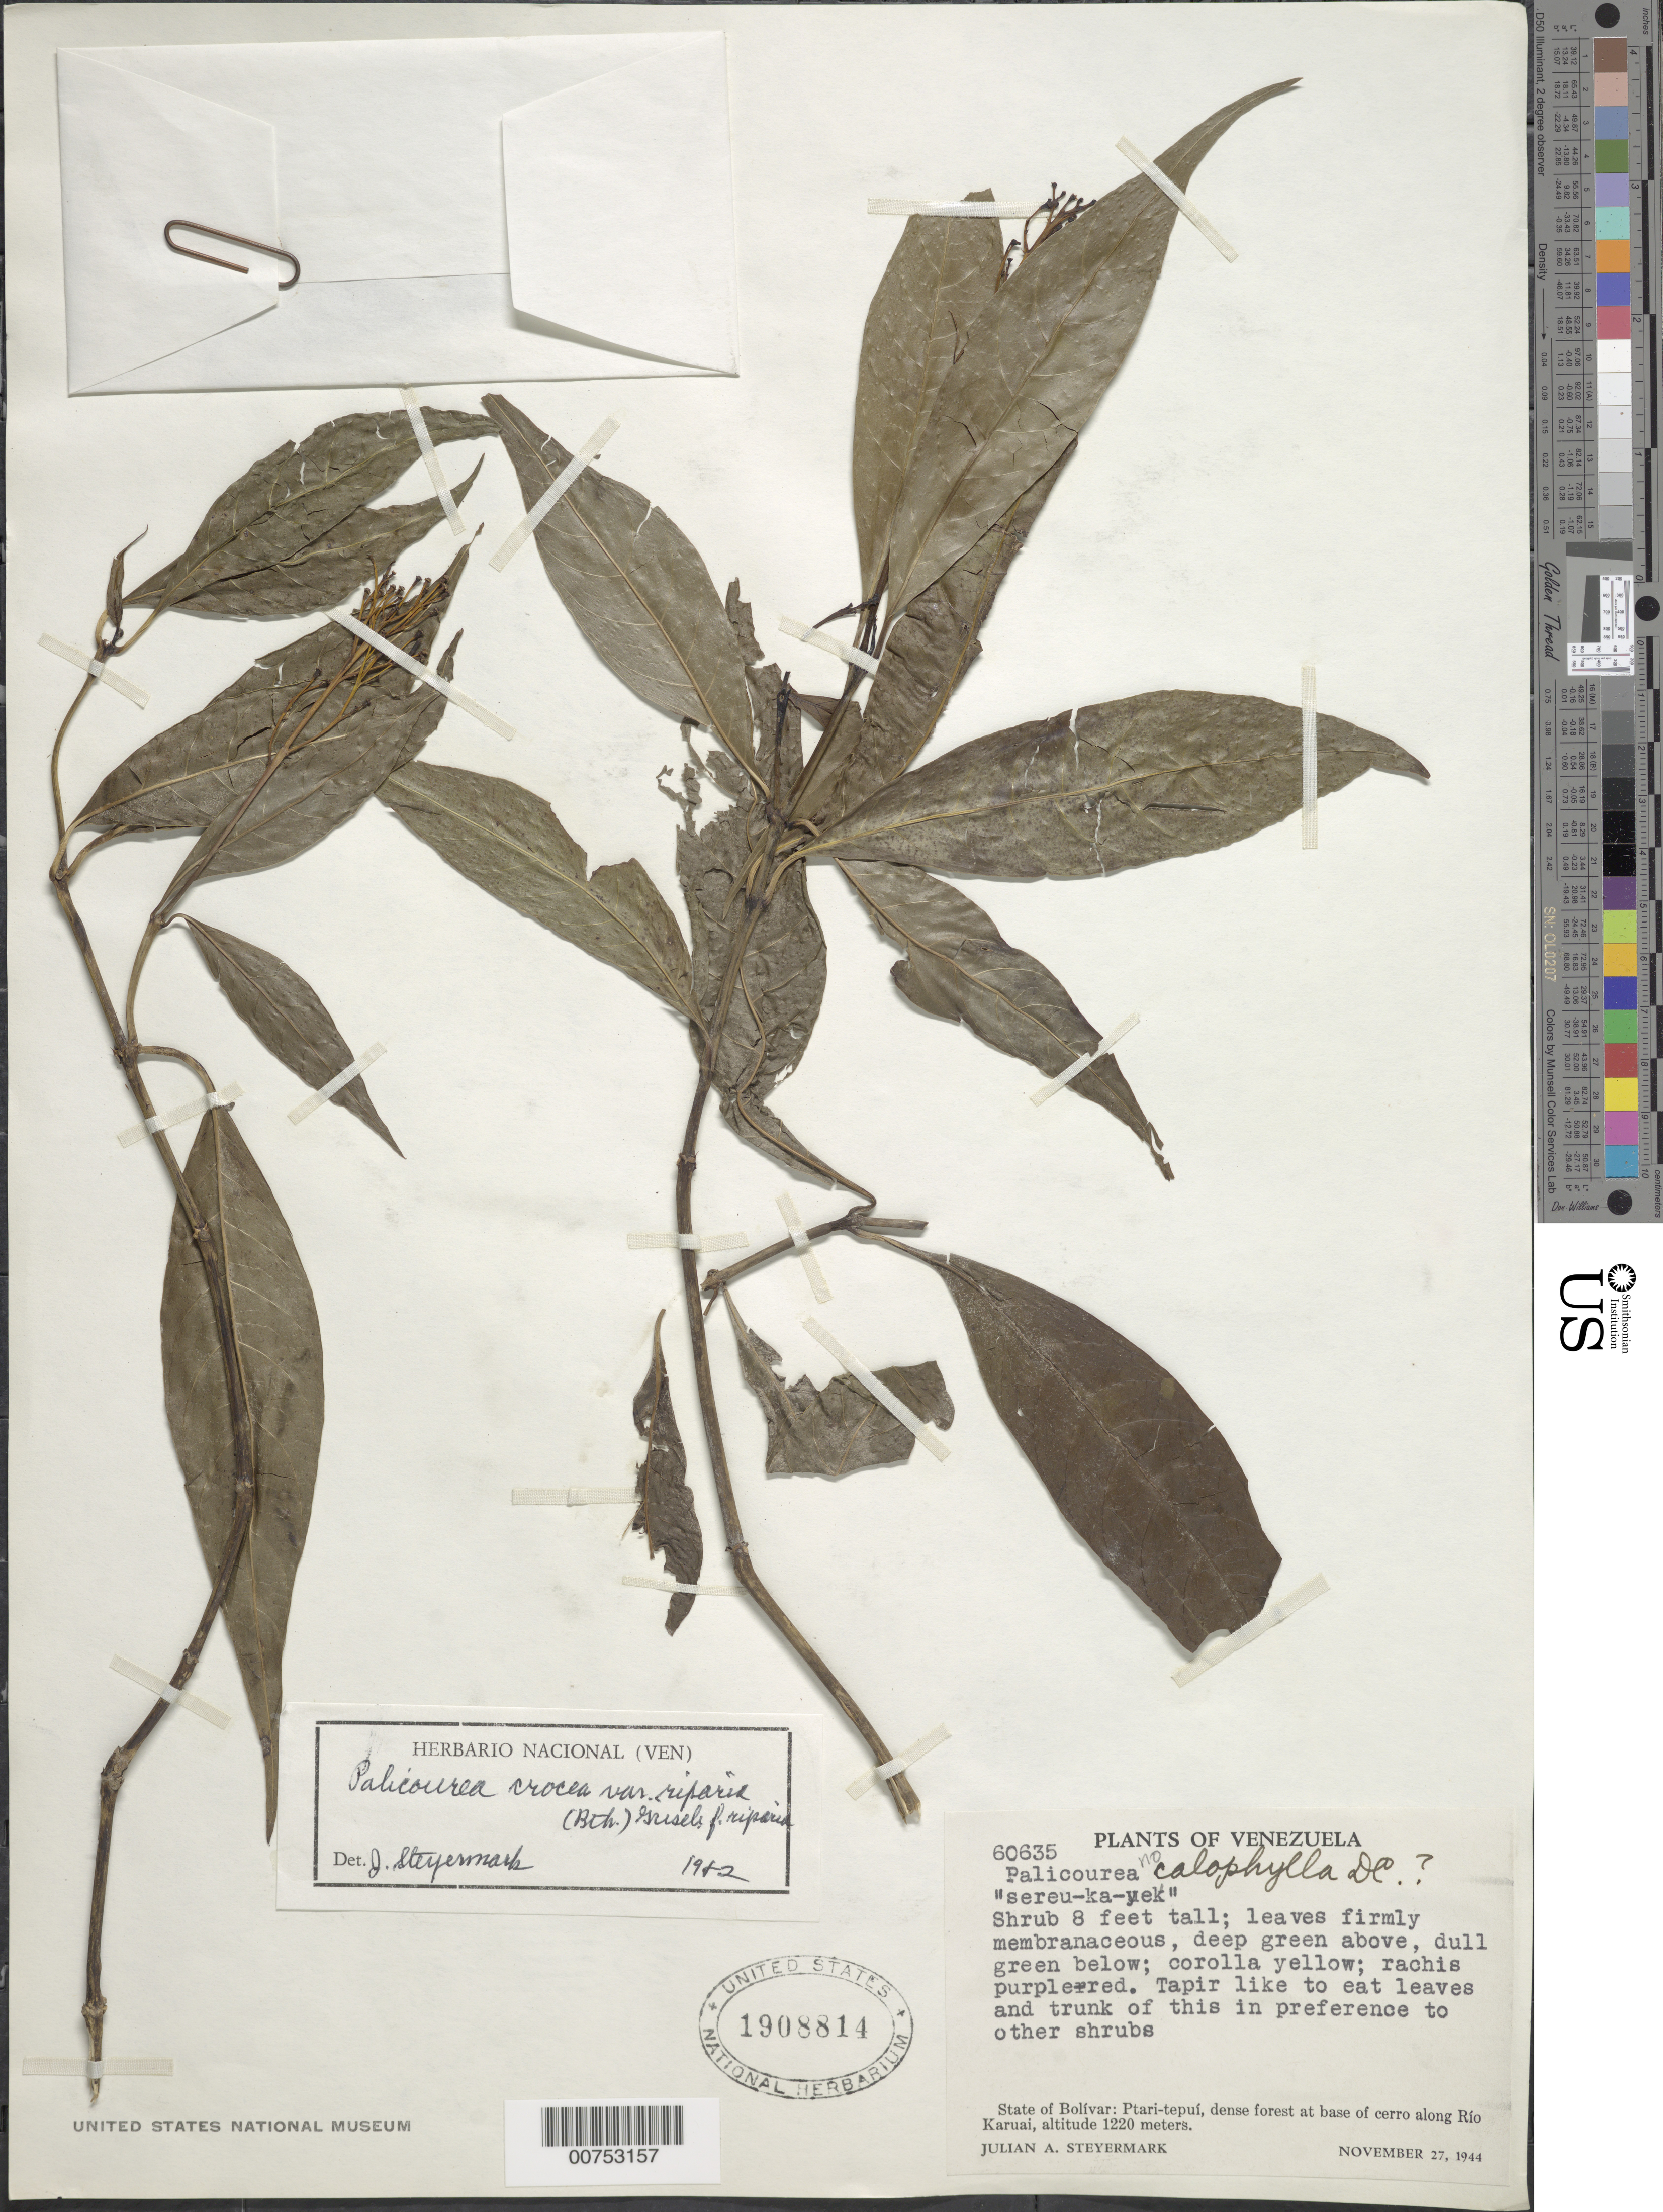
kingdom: Plantae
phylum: Tracheophyta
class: Magnoliopsida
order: Gentianales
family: Rubiaceae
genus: Palicourea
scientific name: Palicourea crocea var. riparia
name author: (Benth.) Griseb.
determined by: Steyermark, Julian A., (VEN)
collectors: J. Steyermark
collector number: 60635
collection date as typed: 27-Nov-44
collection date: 1944-11-27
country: Venezuela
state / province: Bolívar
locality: Ptari-tepuí, along Río Karuai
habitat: Dense forest at base of cerro along rio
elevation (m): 1220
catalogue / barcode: US 1908814